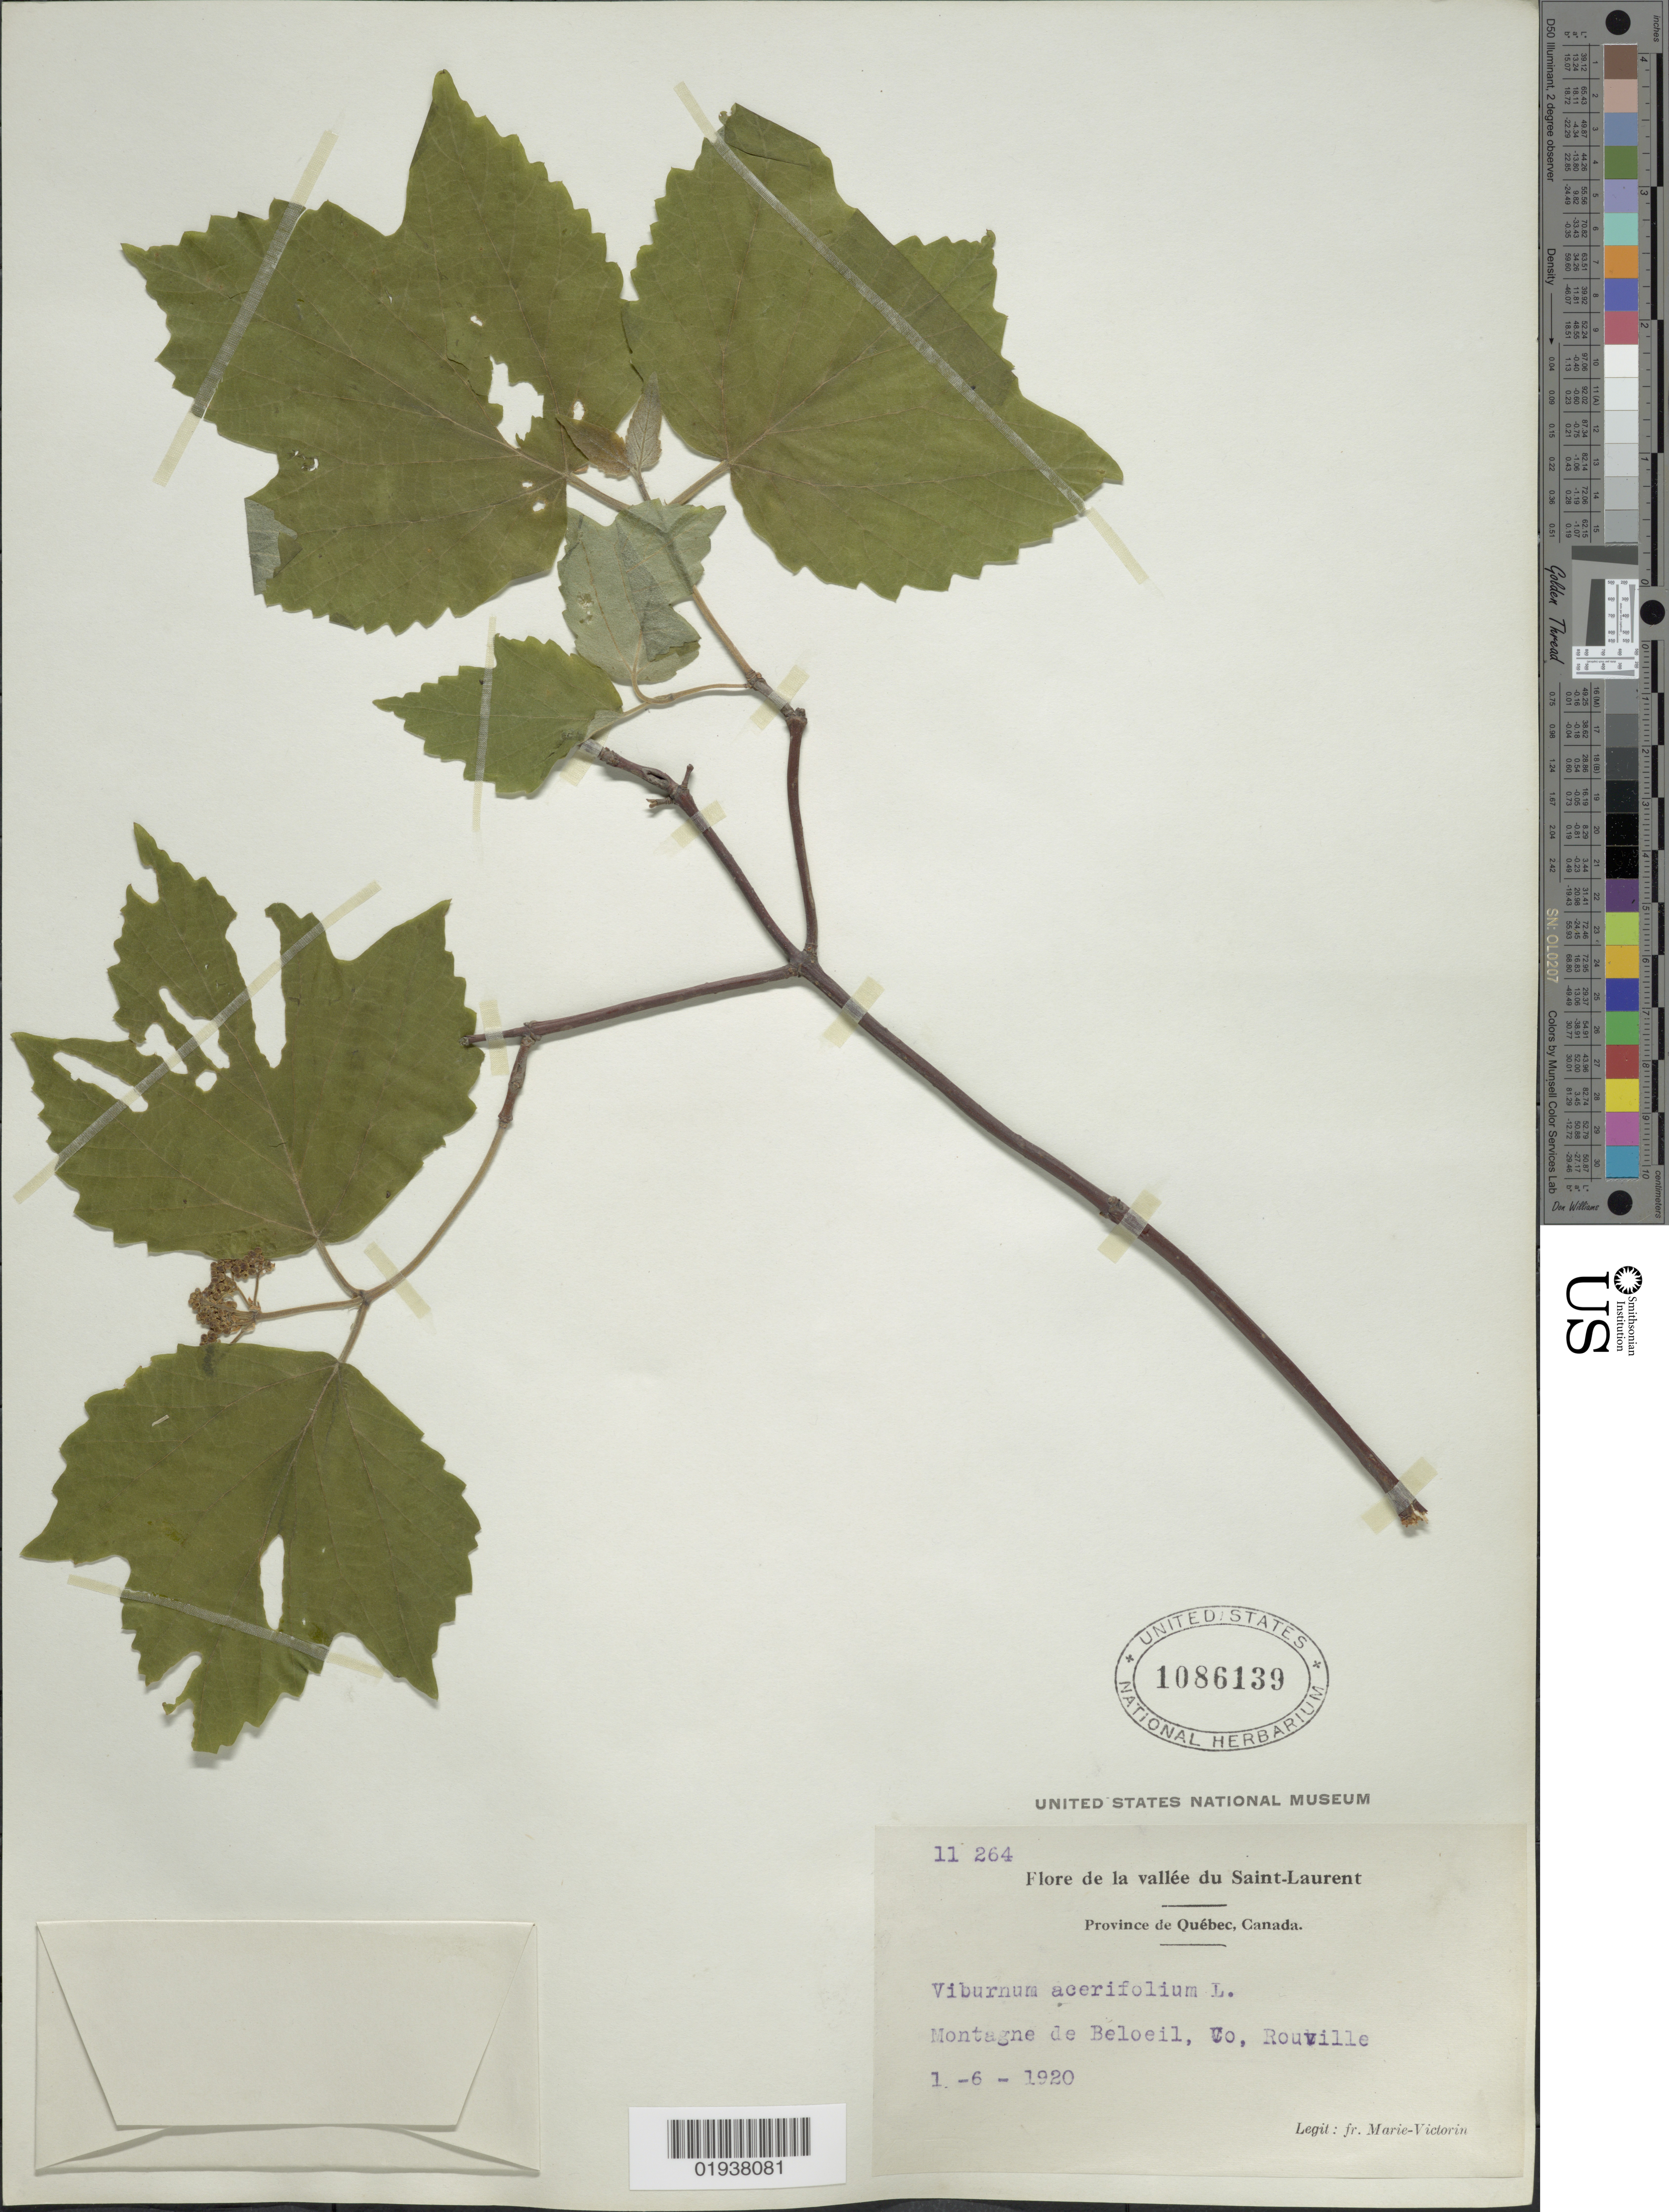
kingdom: Plantae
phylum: Tracheophyta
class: Magnoliopsida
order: Dipsacales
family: Viburnaceae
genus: Viburnum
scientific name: Viburnum acerifolium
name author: L.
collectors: F. Marie-Victorin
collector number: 11264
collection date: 1920-06-01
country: Canada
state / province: Quebec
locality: Vallée du Saint-Laurent. Montagne de Beloeil, Co, Rouville.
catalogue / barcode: US 1086139